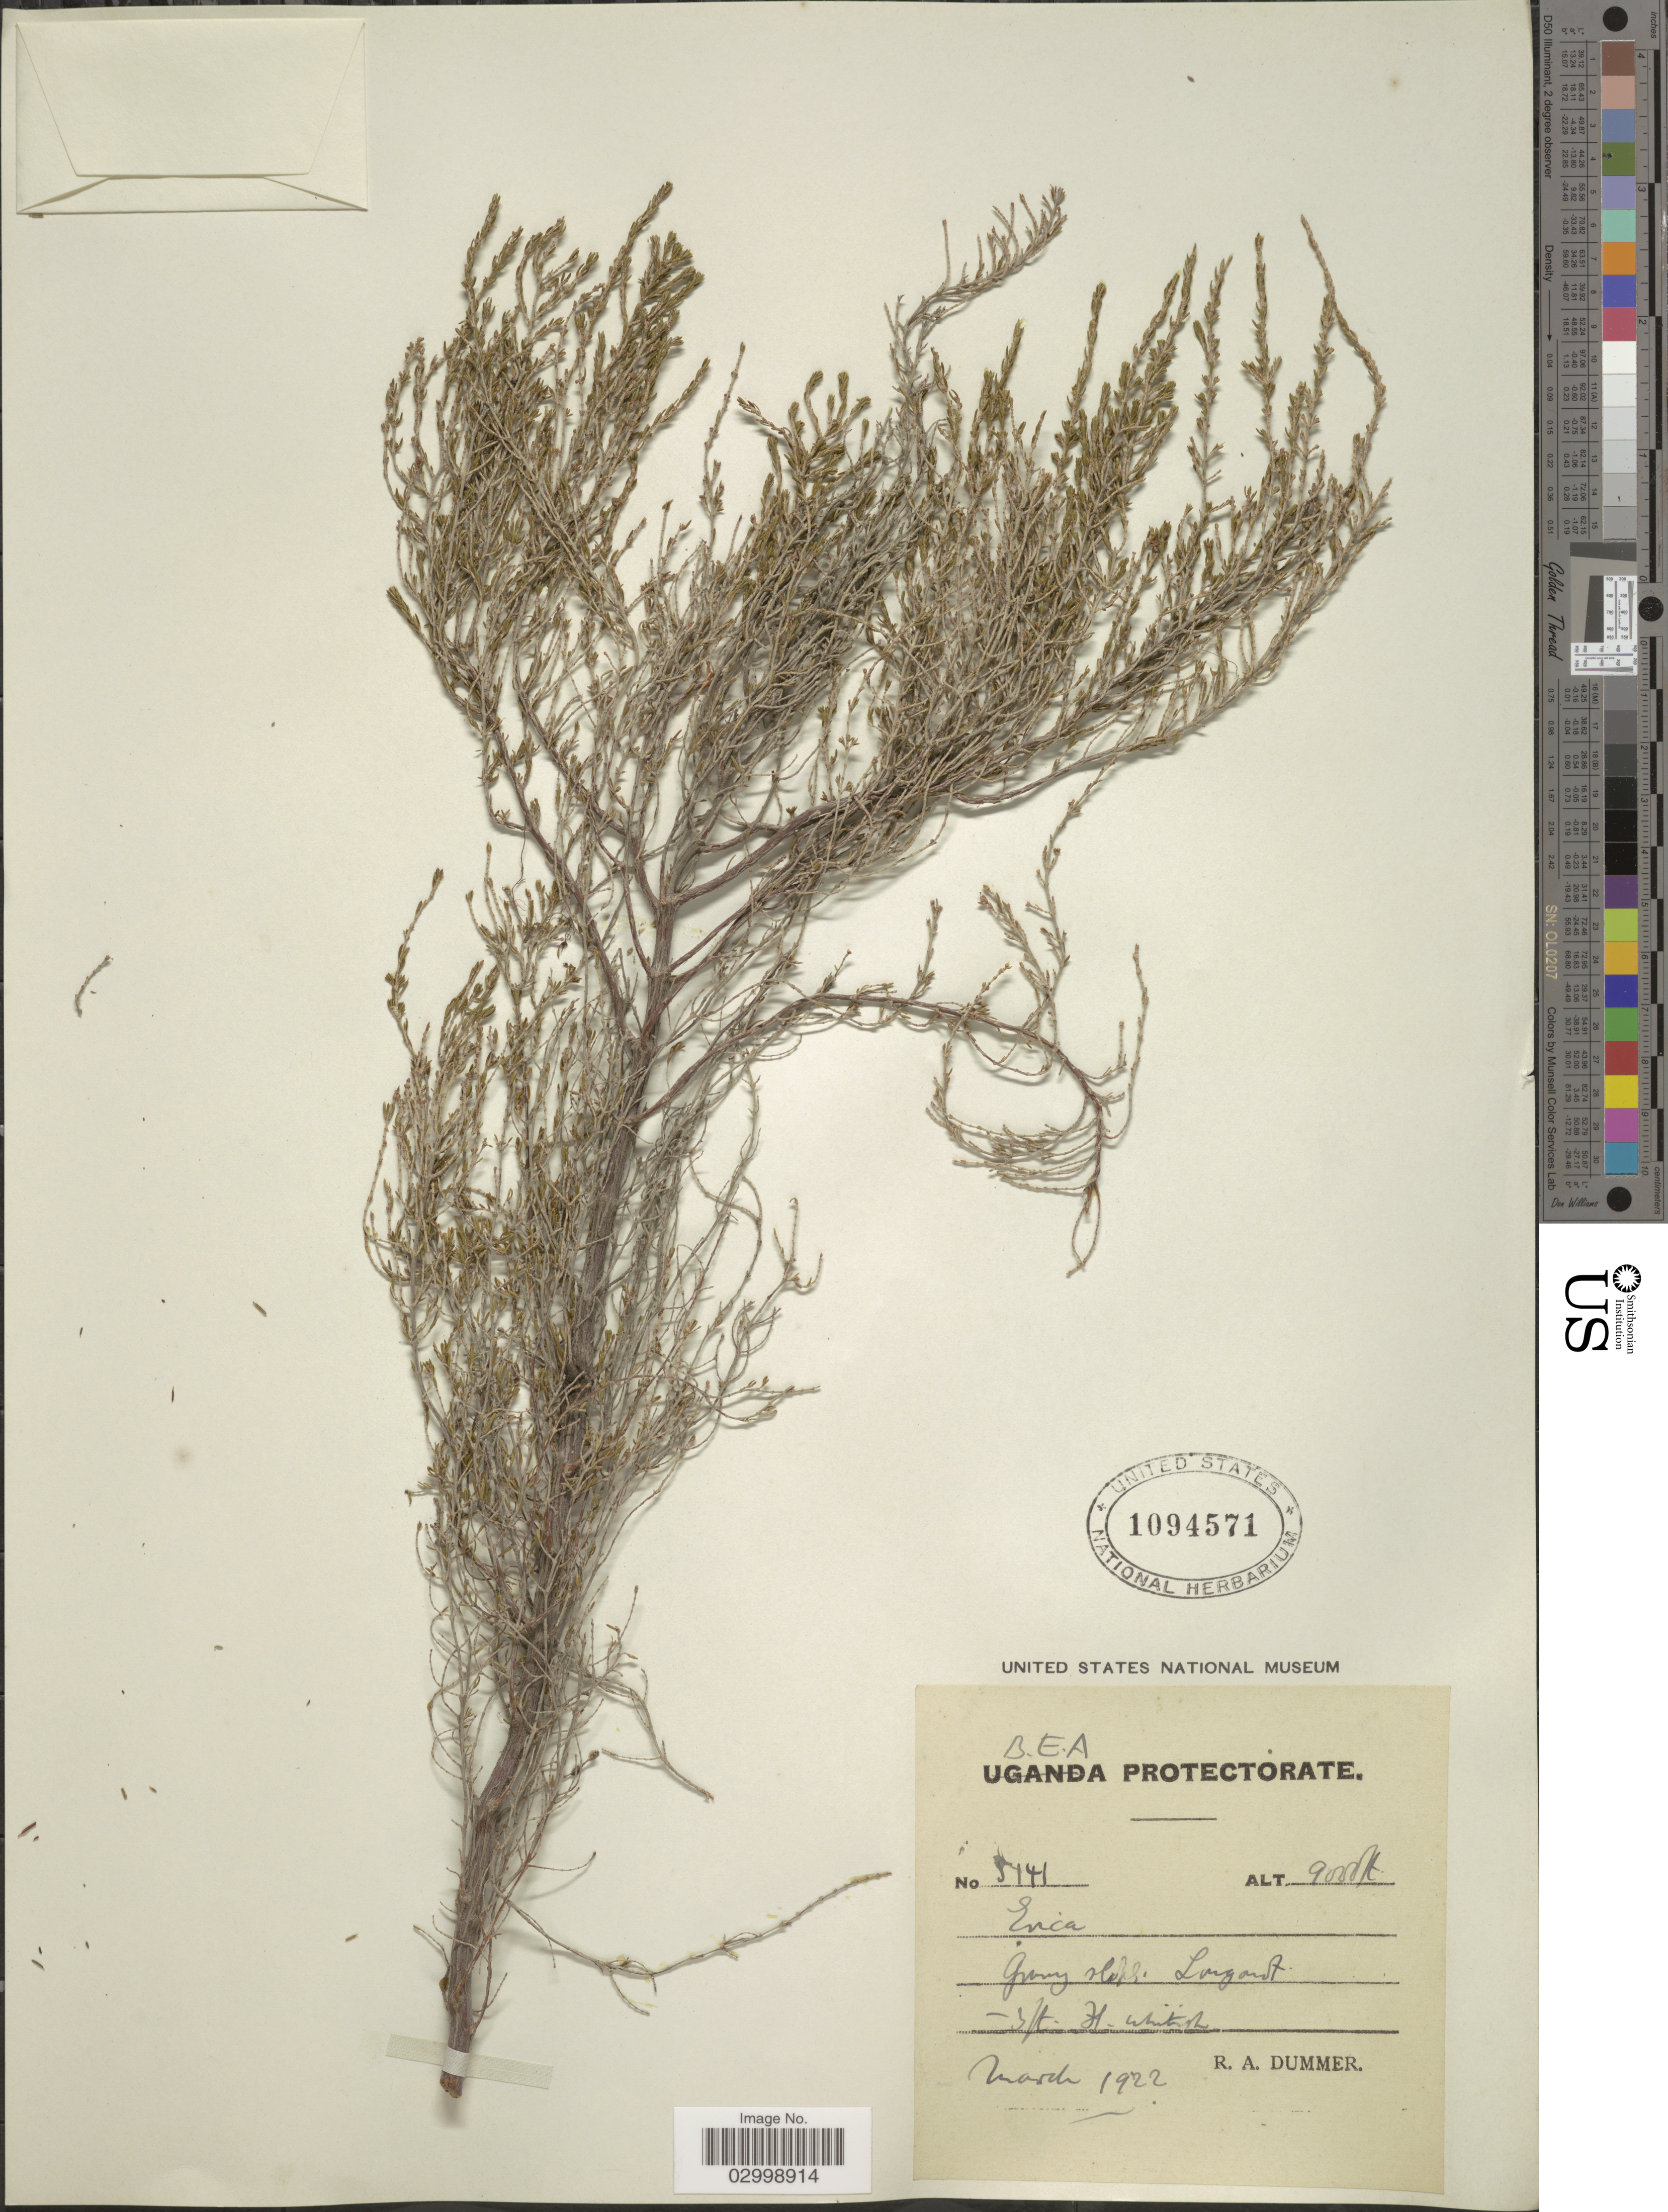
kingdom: Plantae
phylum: Tracheophyta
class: Magnoliopsida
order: Ericales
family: Ericaceae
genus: Erica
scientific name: Erica sp.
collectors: R. Dümmer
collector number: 5741*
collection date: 1922-03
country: Kenya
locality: B.E.A. Protectorate, grassy slope. Longonot.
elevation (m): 2743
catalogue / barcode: US 1094571